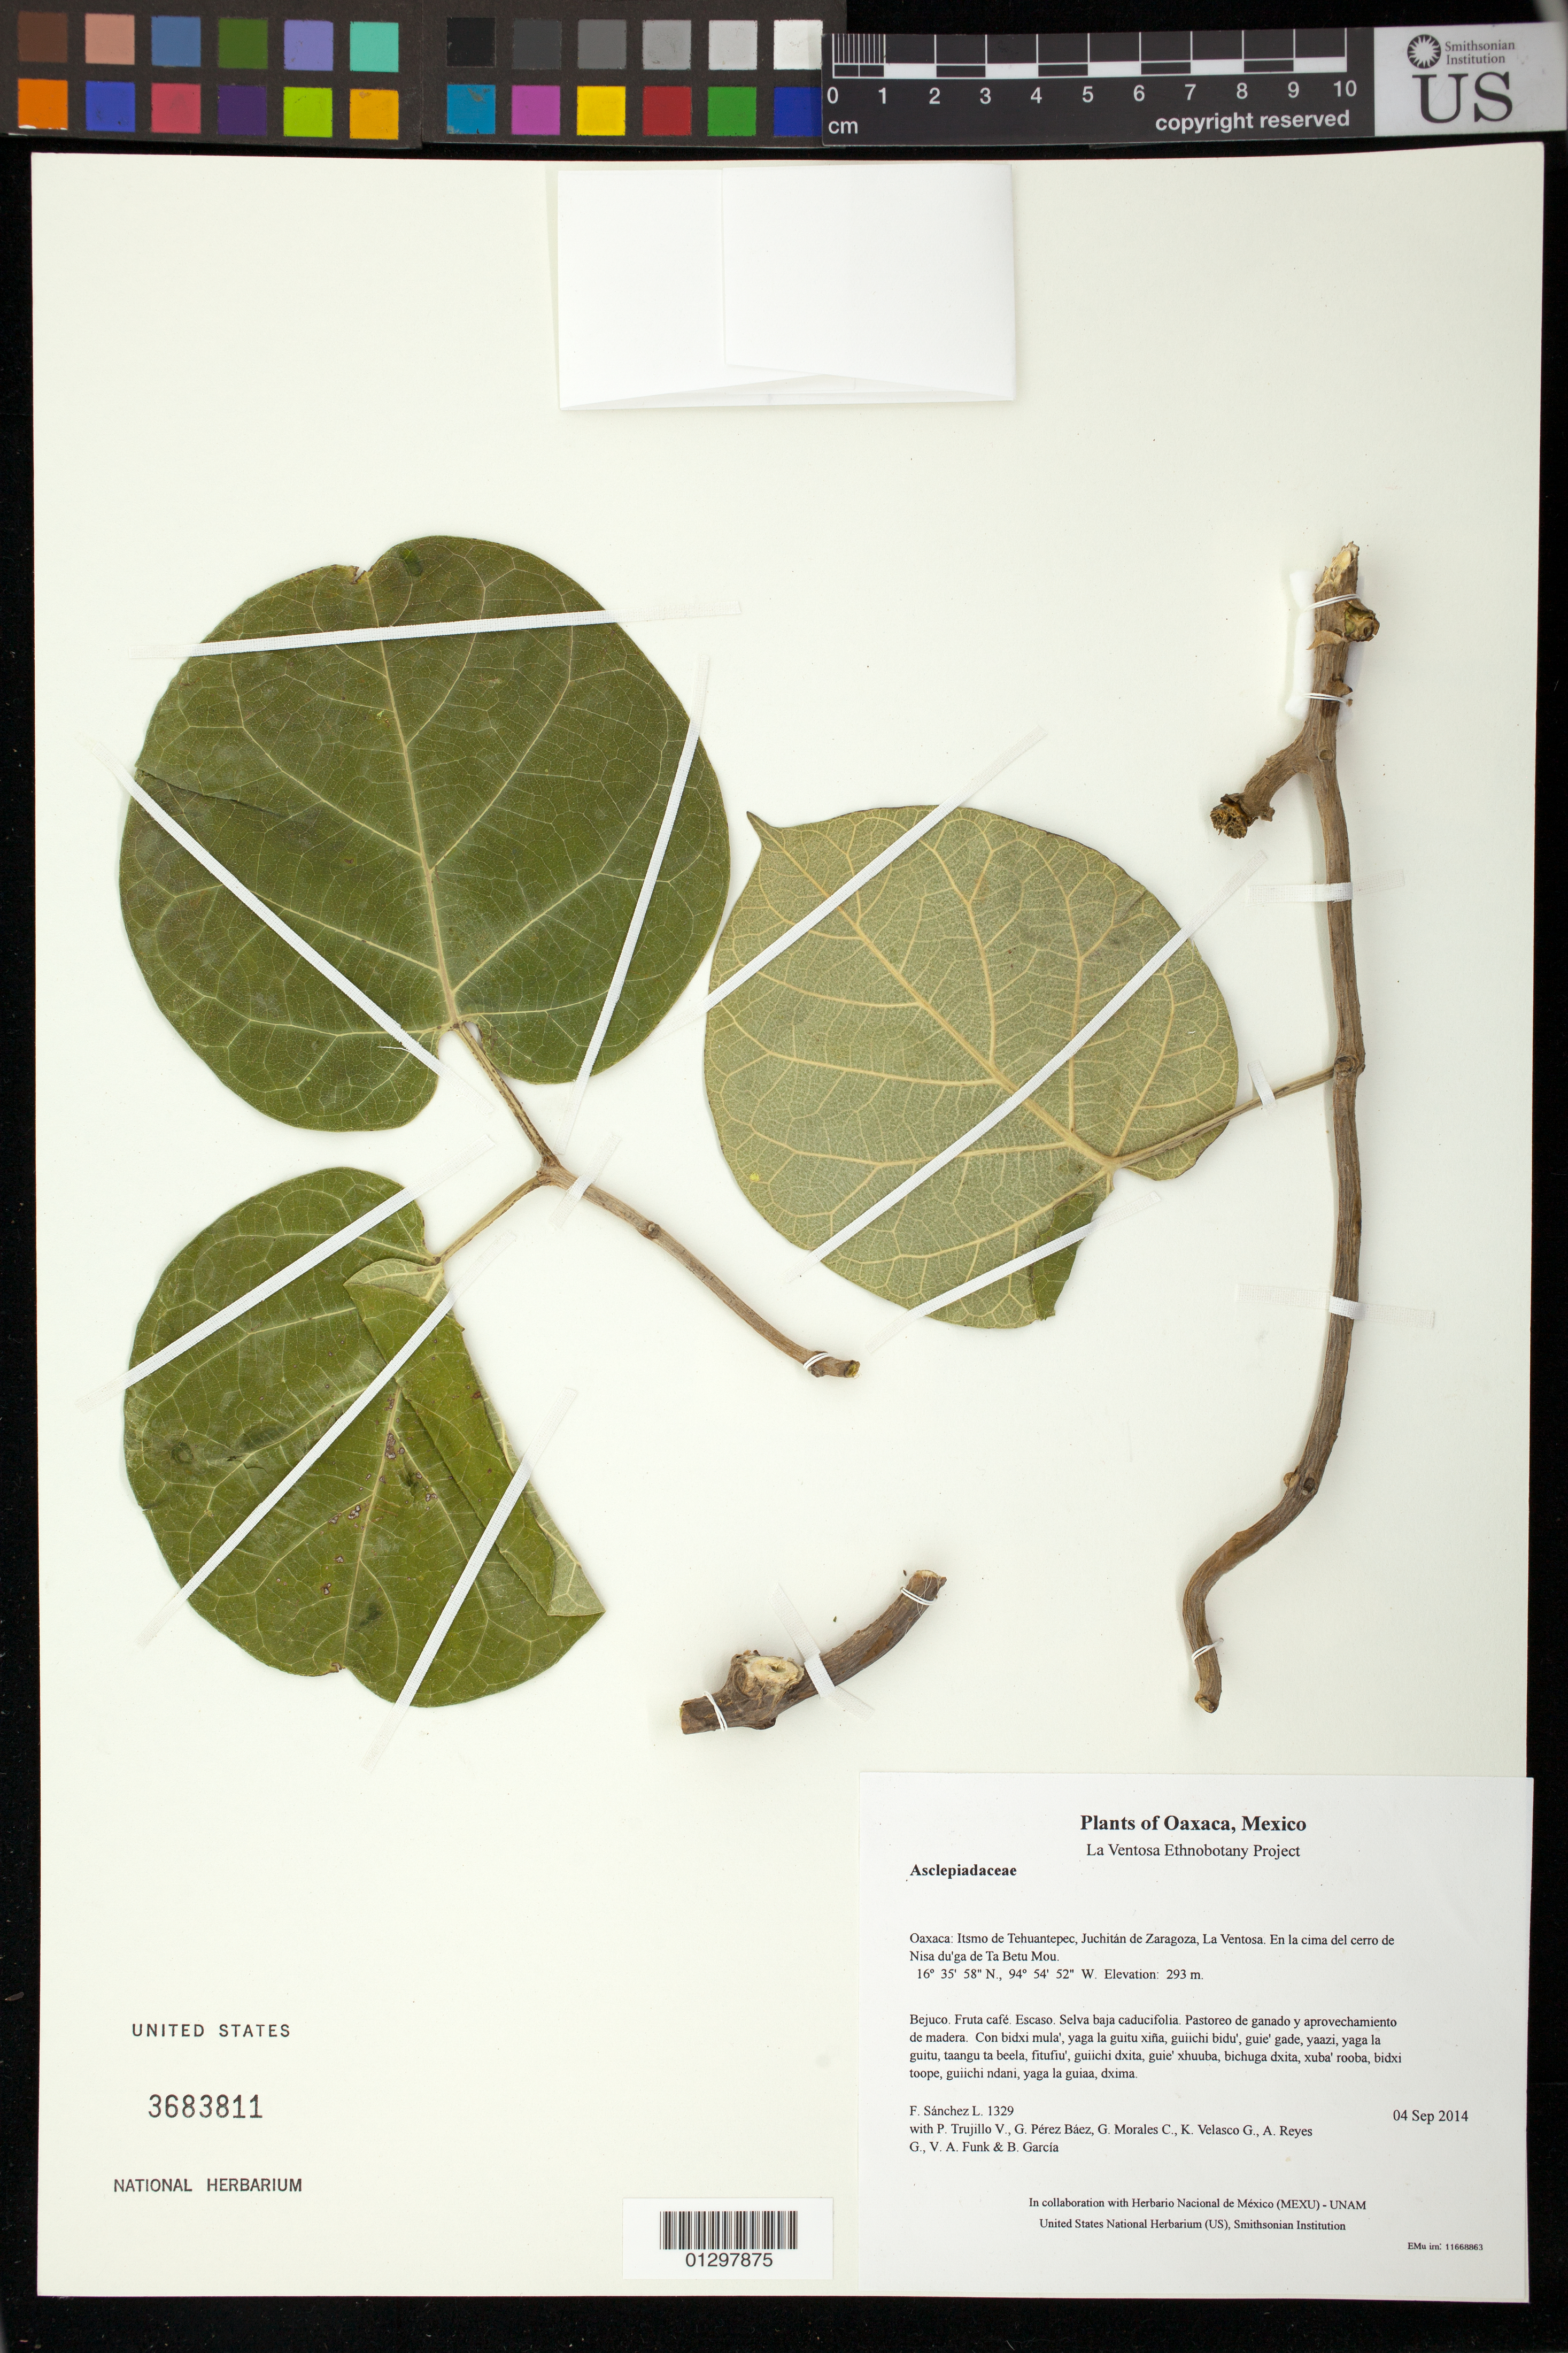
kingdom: Plantae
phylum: Tracheophyta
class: Magnoliopsida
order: Gentianales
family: Apocynaceae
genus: Marsdenia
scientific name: Marsdenia sp.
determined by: Juárez-Jaimes, Verónica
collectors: F. Sánchez L., P. Trujillo V., G. Pérez Báez, G. Morales C., K. Velasco G., A. Reyes G., V. Funk & B. García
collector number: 1329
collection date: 2014-09-04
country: Mexico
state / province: Oaxaca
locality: Itsmo de Tehuantepec, Juchitán de Zaragoza, La Ventosa. En la cima del cerro de Nisa du'ga de Ta Betu Mou.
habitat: Selva baja caducifolia. Pastoreo de ganado y aprovechamiento de madera.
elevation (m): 293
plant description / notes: JEBOT, MEXU, SERO, US; Luba'. Cuaananaxhi namuu. Huaxie'.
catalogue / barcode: US 3683811